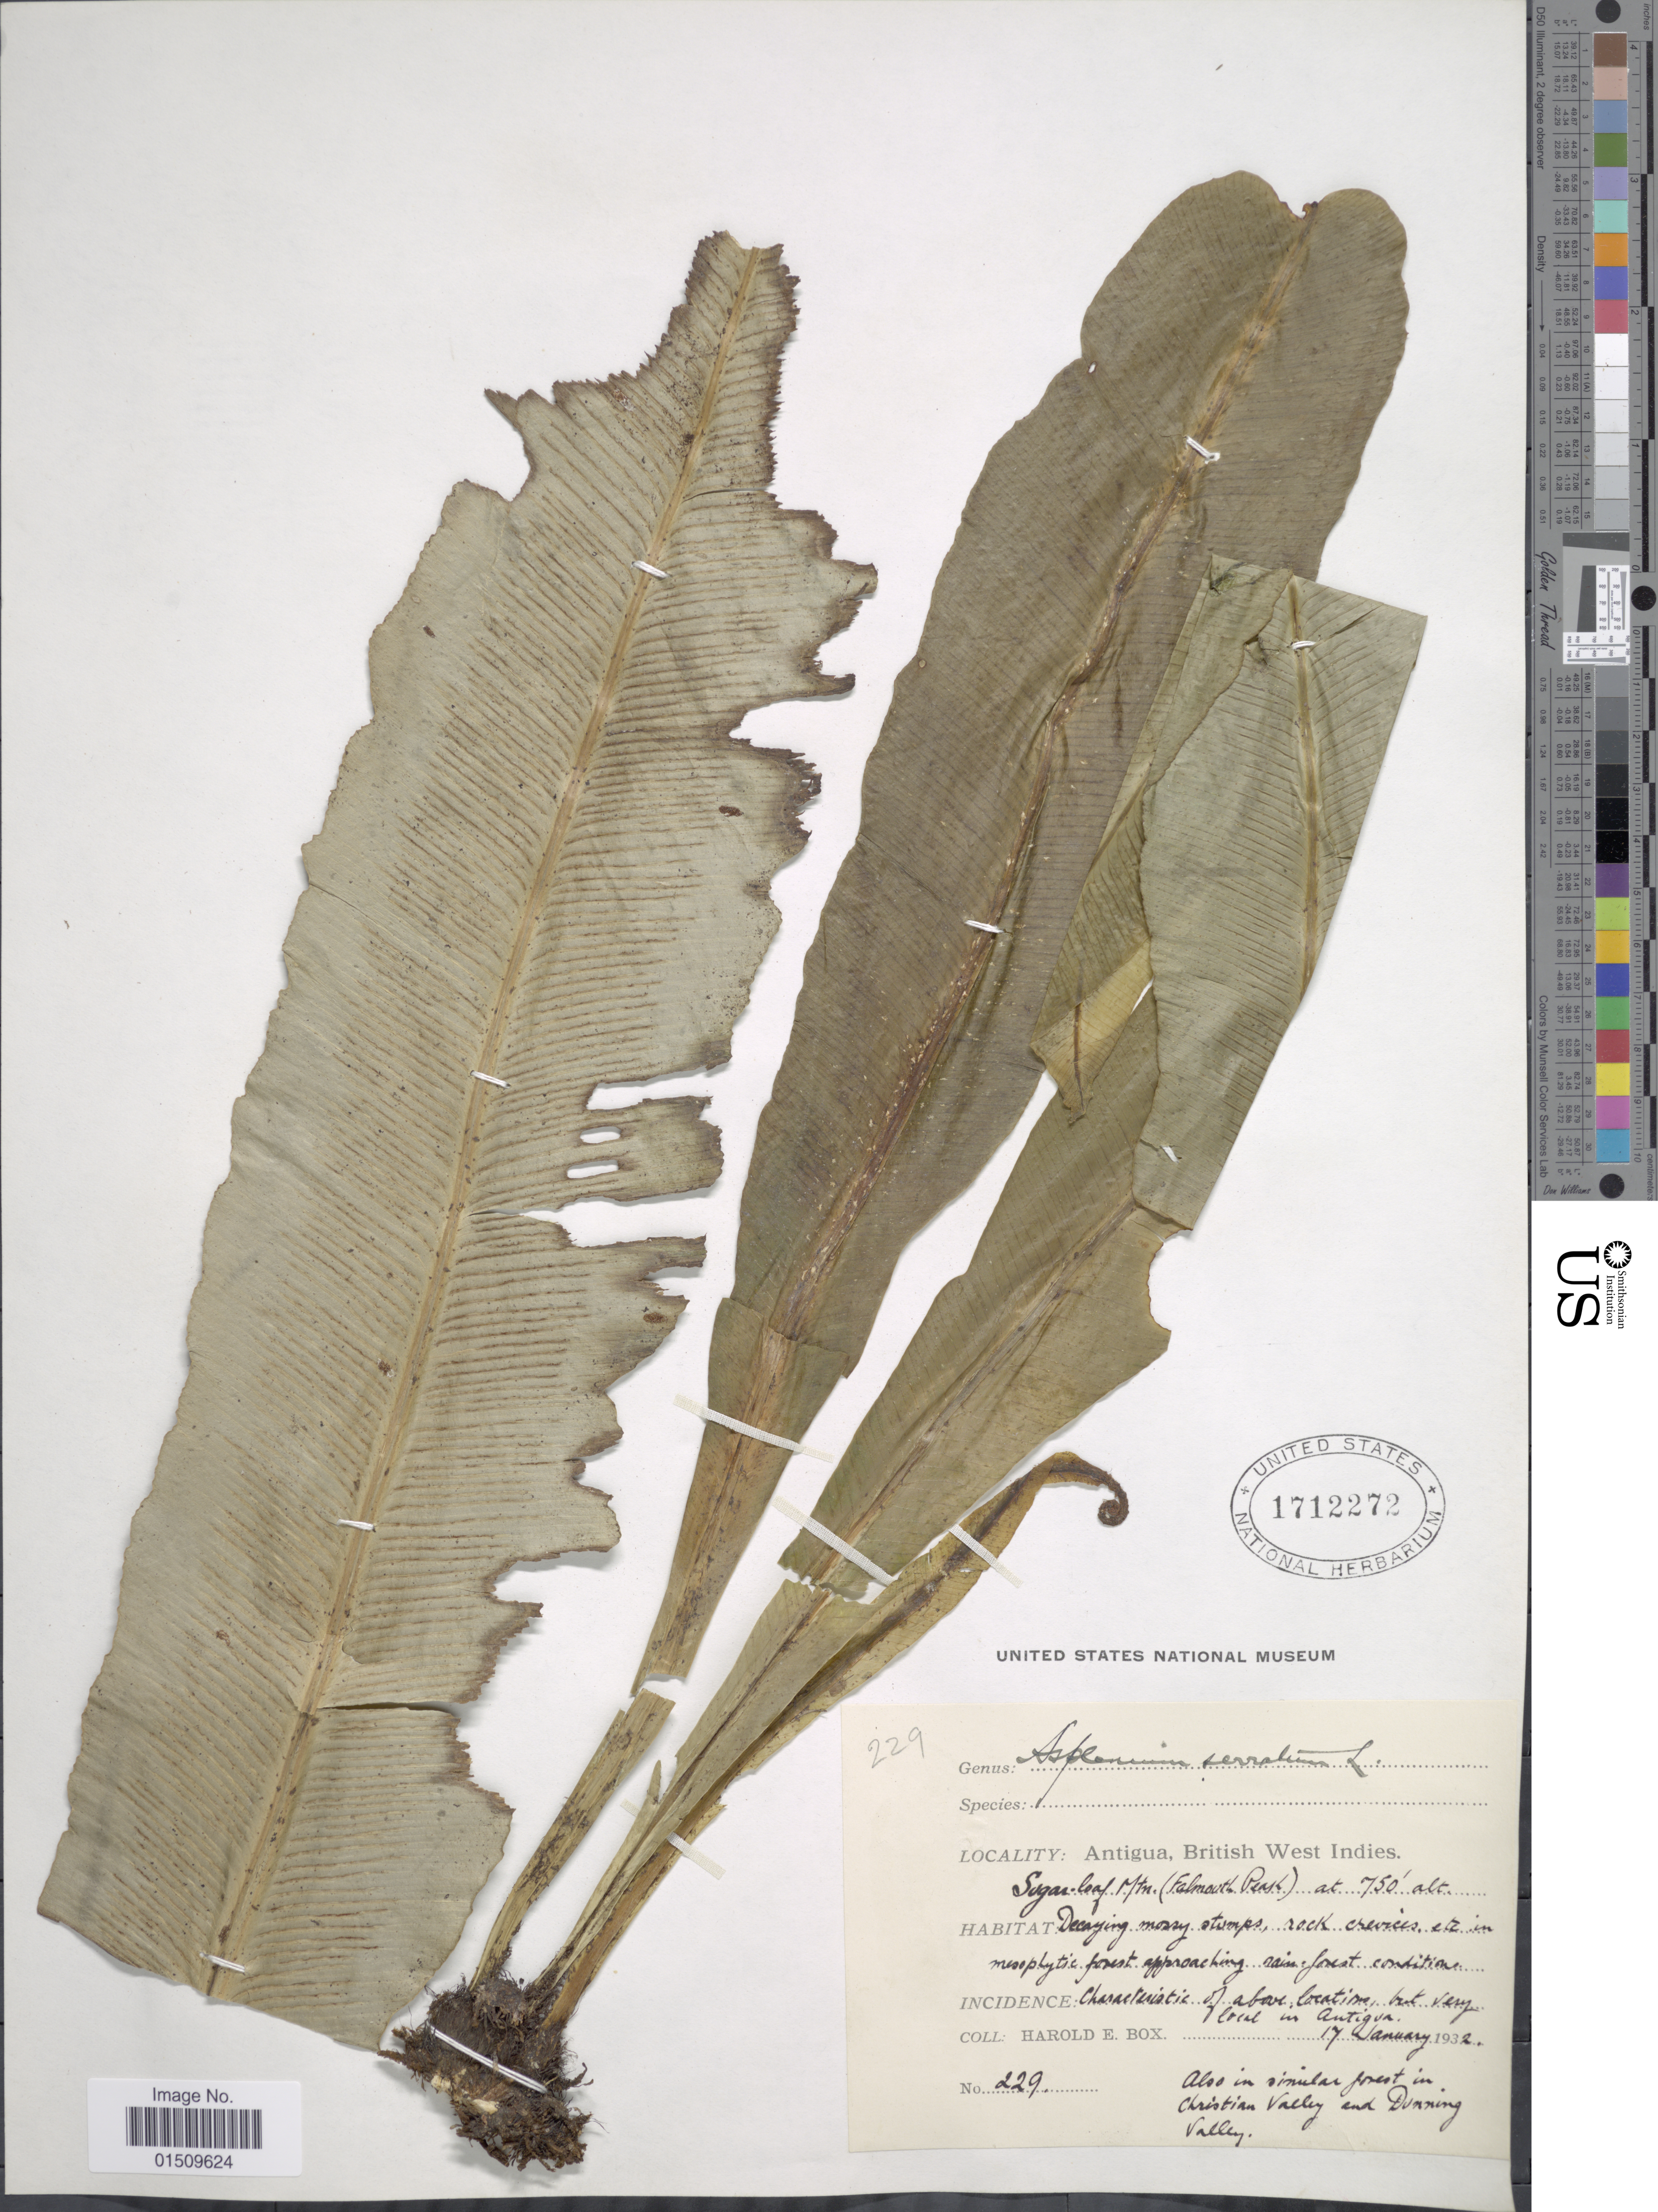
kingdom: Plantae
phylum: Tracheophyta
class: Polypodiopsida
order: Polypodiales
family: Aspleniaceae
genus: Asplenium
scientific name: Asplenium serratum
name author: L.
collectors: H. E. Box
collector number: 229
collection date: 1932-01-17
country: Antigua and Barbuda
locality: Antigua, British West Indies, Sugar loaf Mtn (Falmounth Peak).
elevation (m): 229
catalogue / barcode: US 1712272